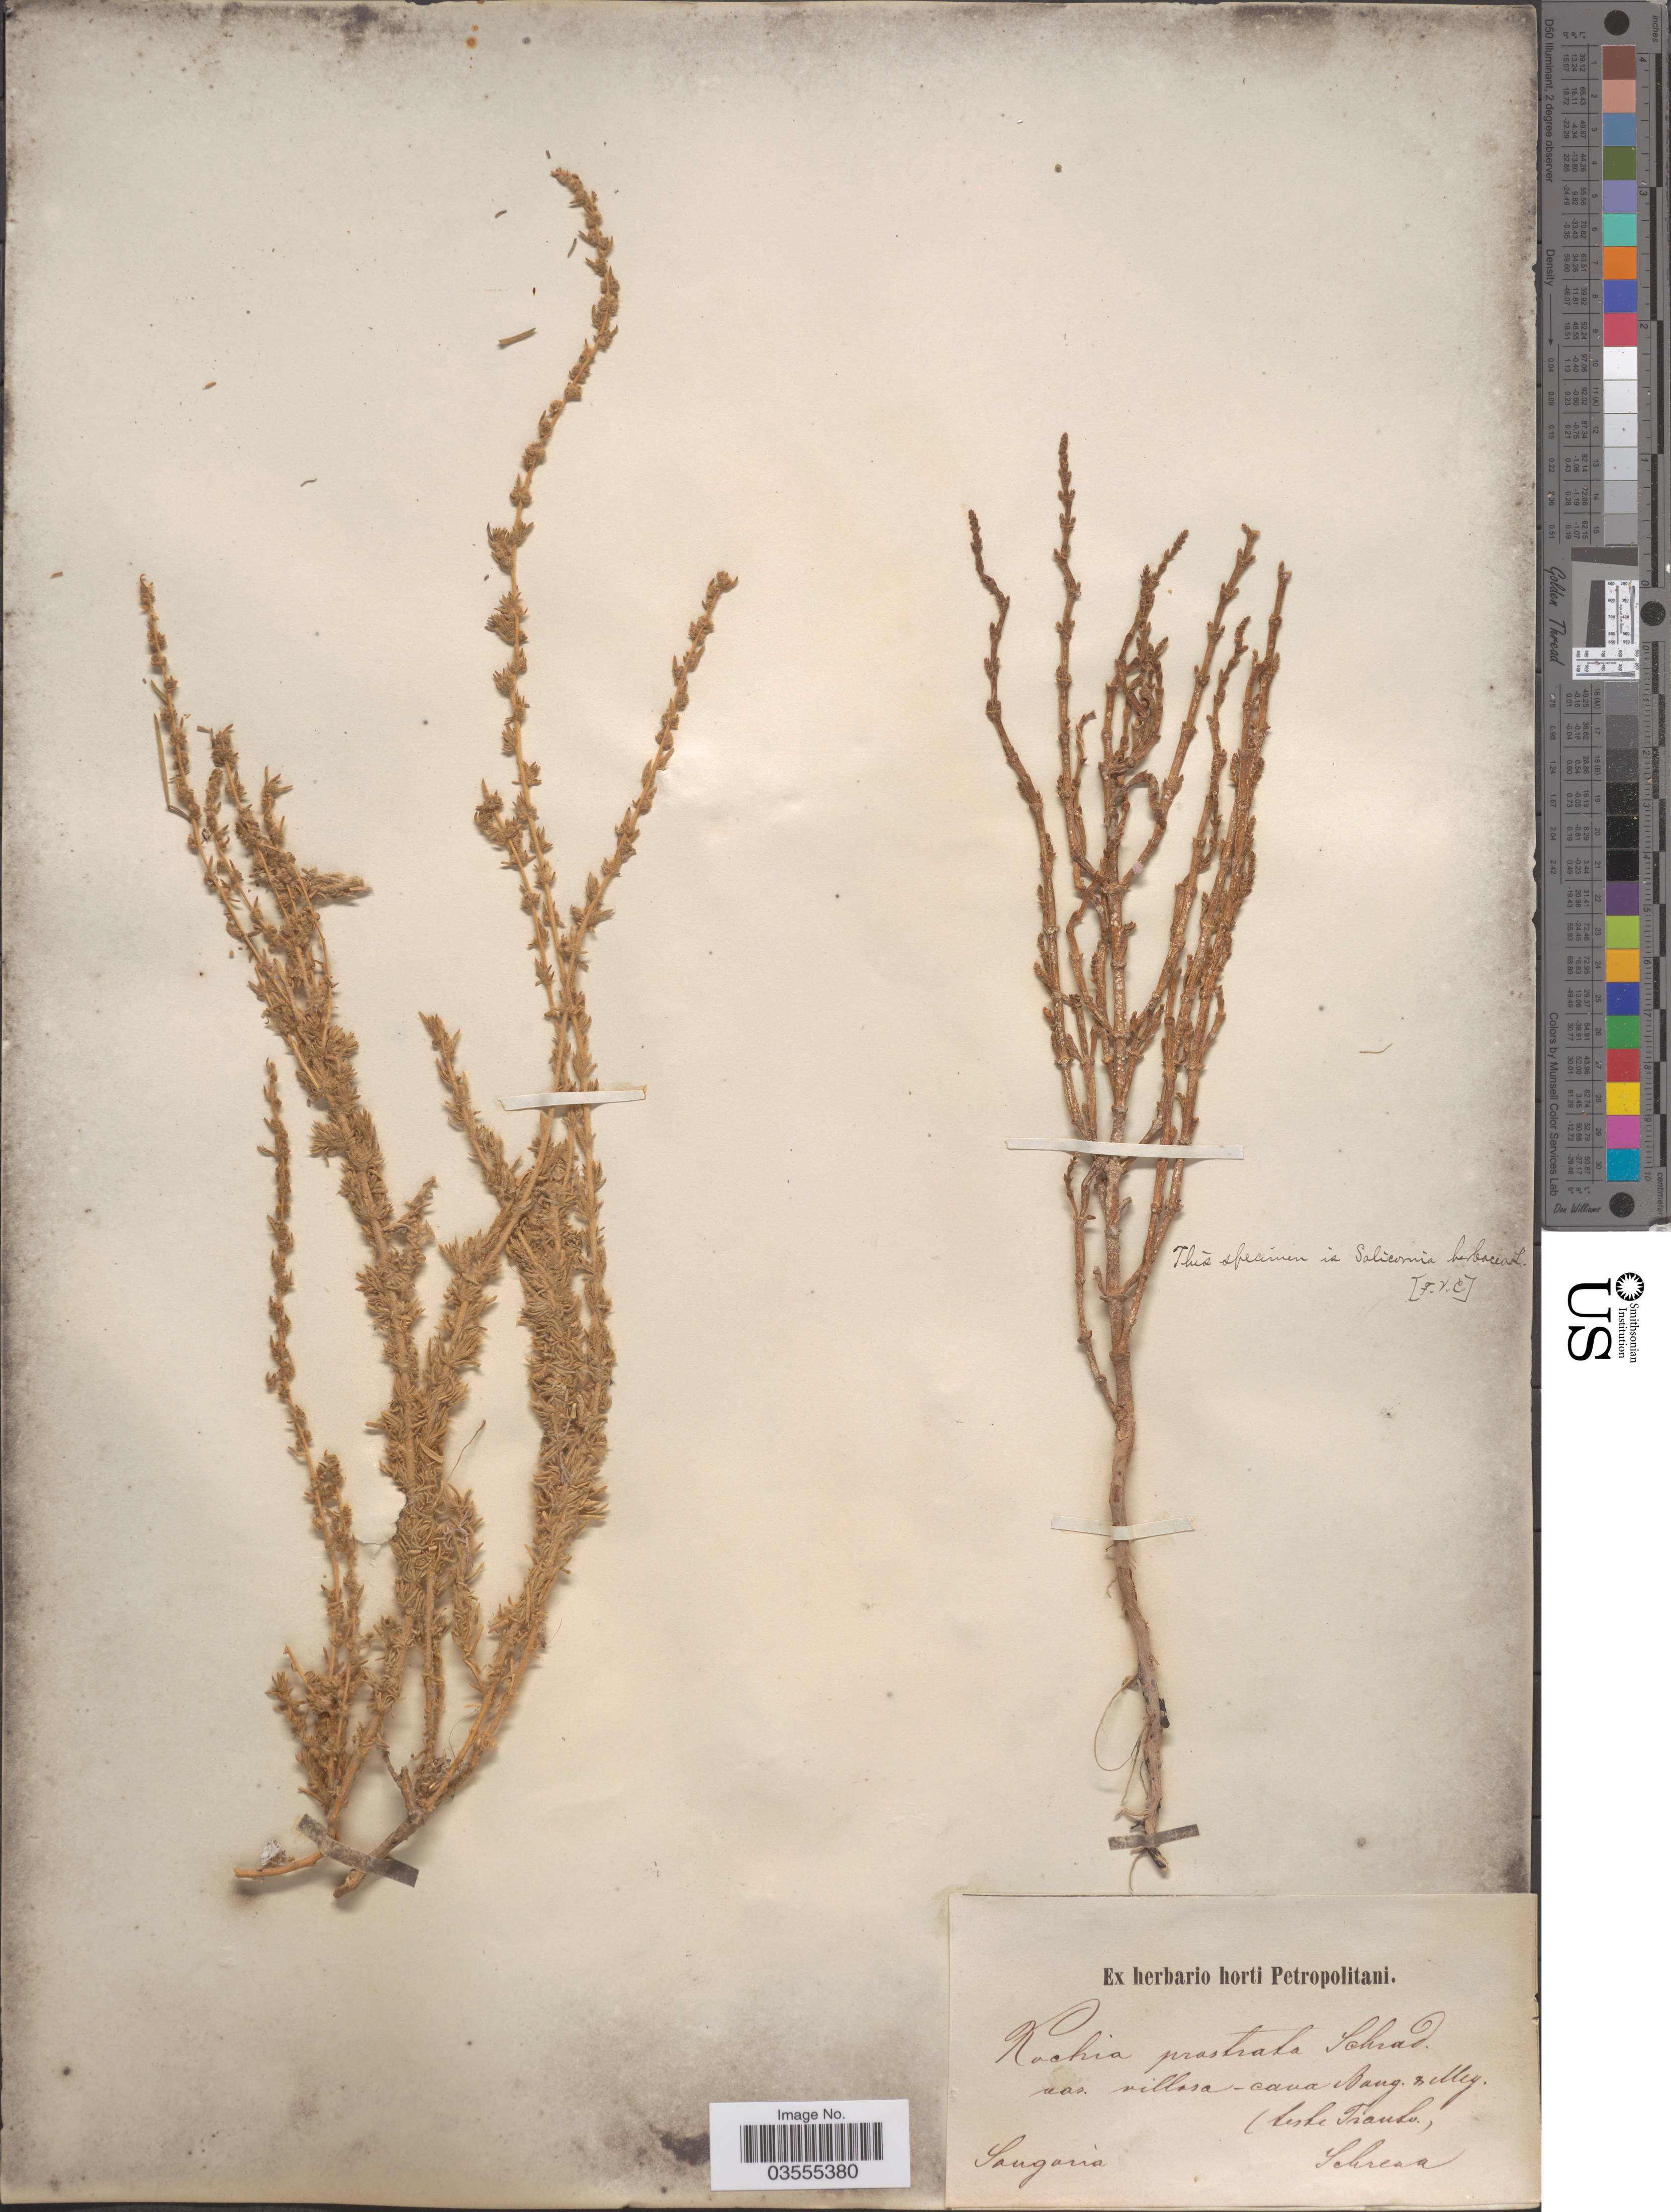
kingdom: Plantae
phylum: Tracheophyta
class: Magnoliopsida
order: Caryophyllales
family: Amaranthaceae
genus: Bassia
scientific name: Bassia prostrata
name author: (L.) Beck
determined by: U.S. National Herbarium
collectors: A.G. Schrenk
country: Kazakhstan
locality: Songaria.